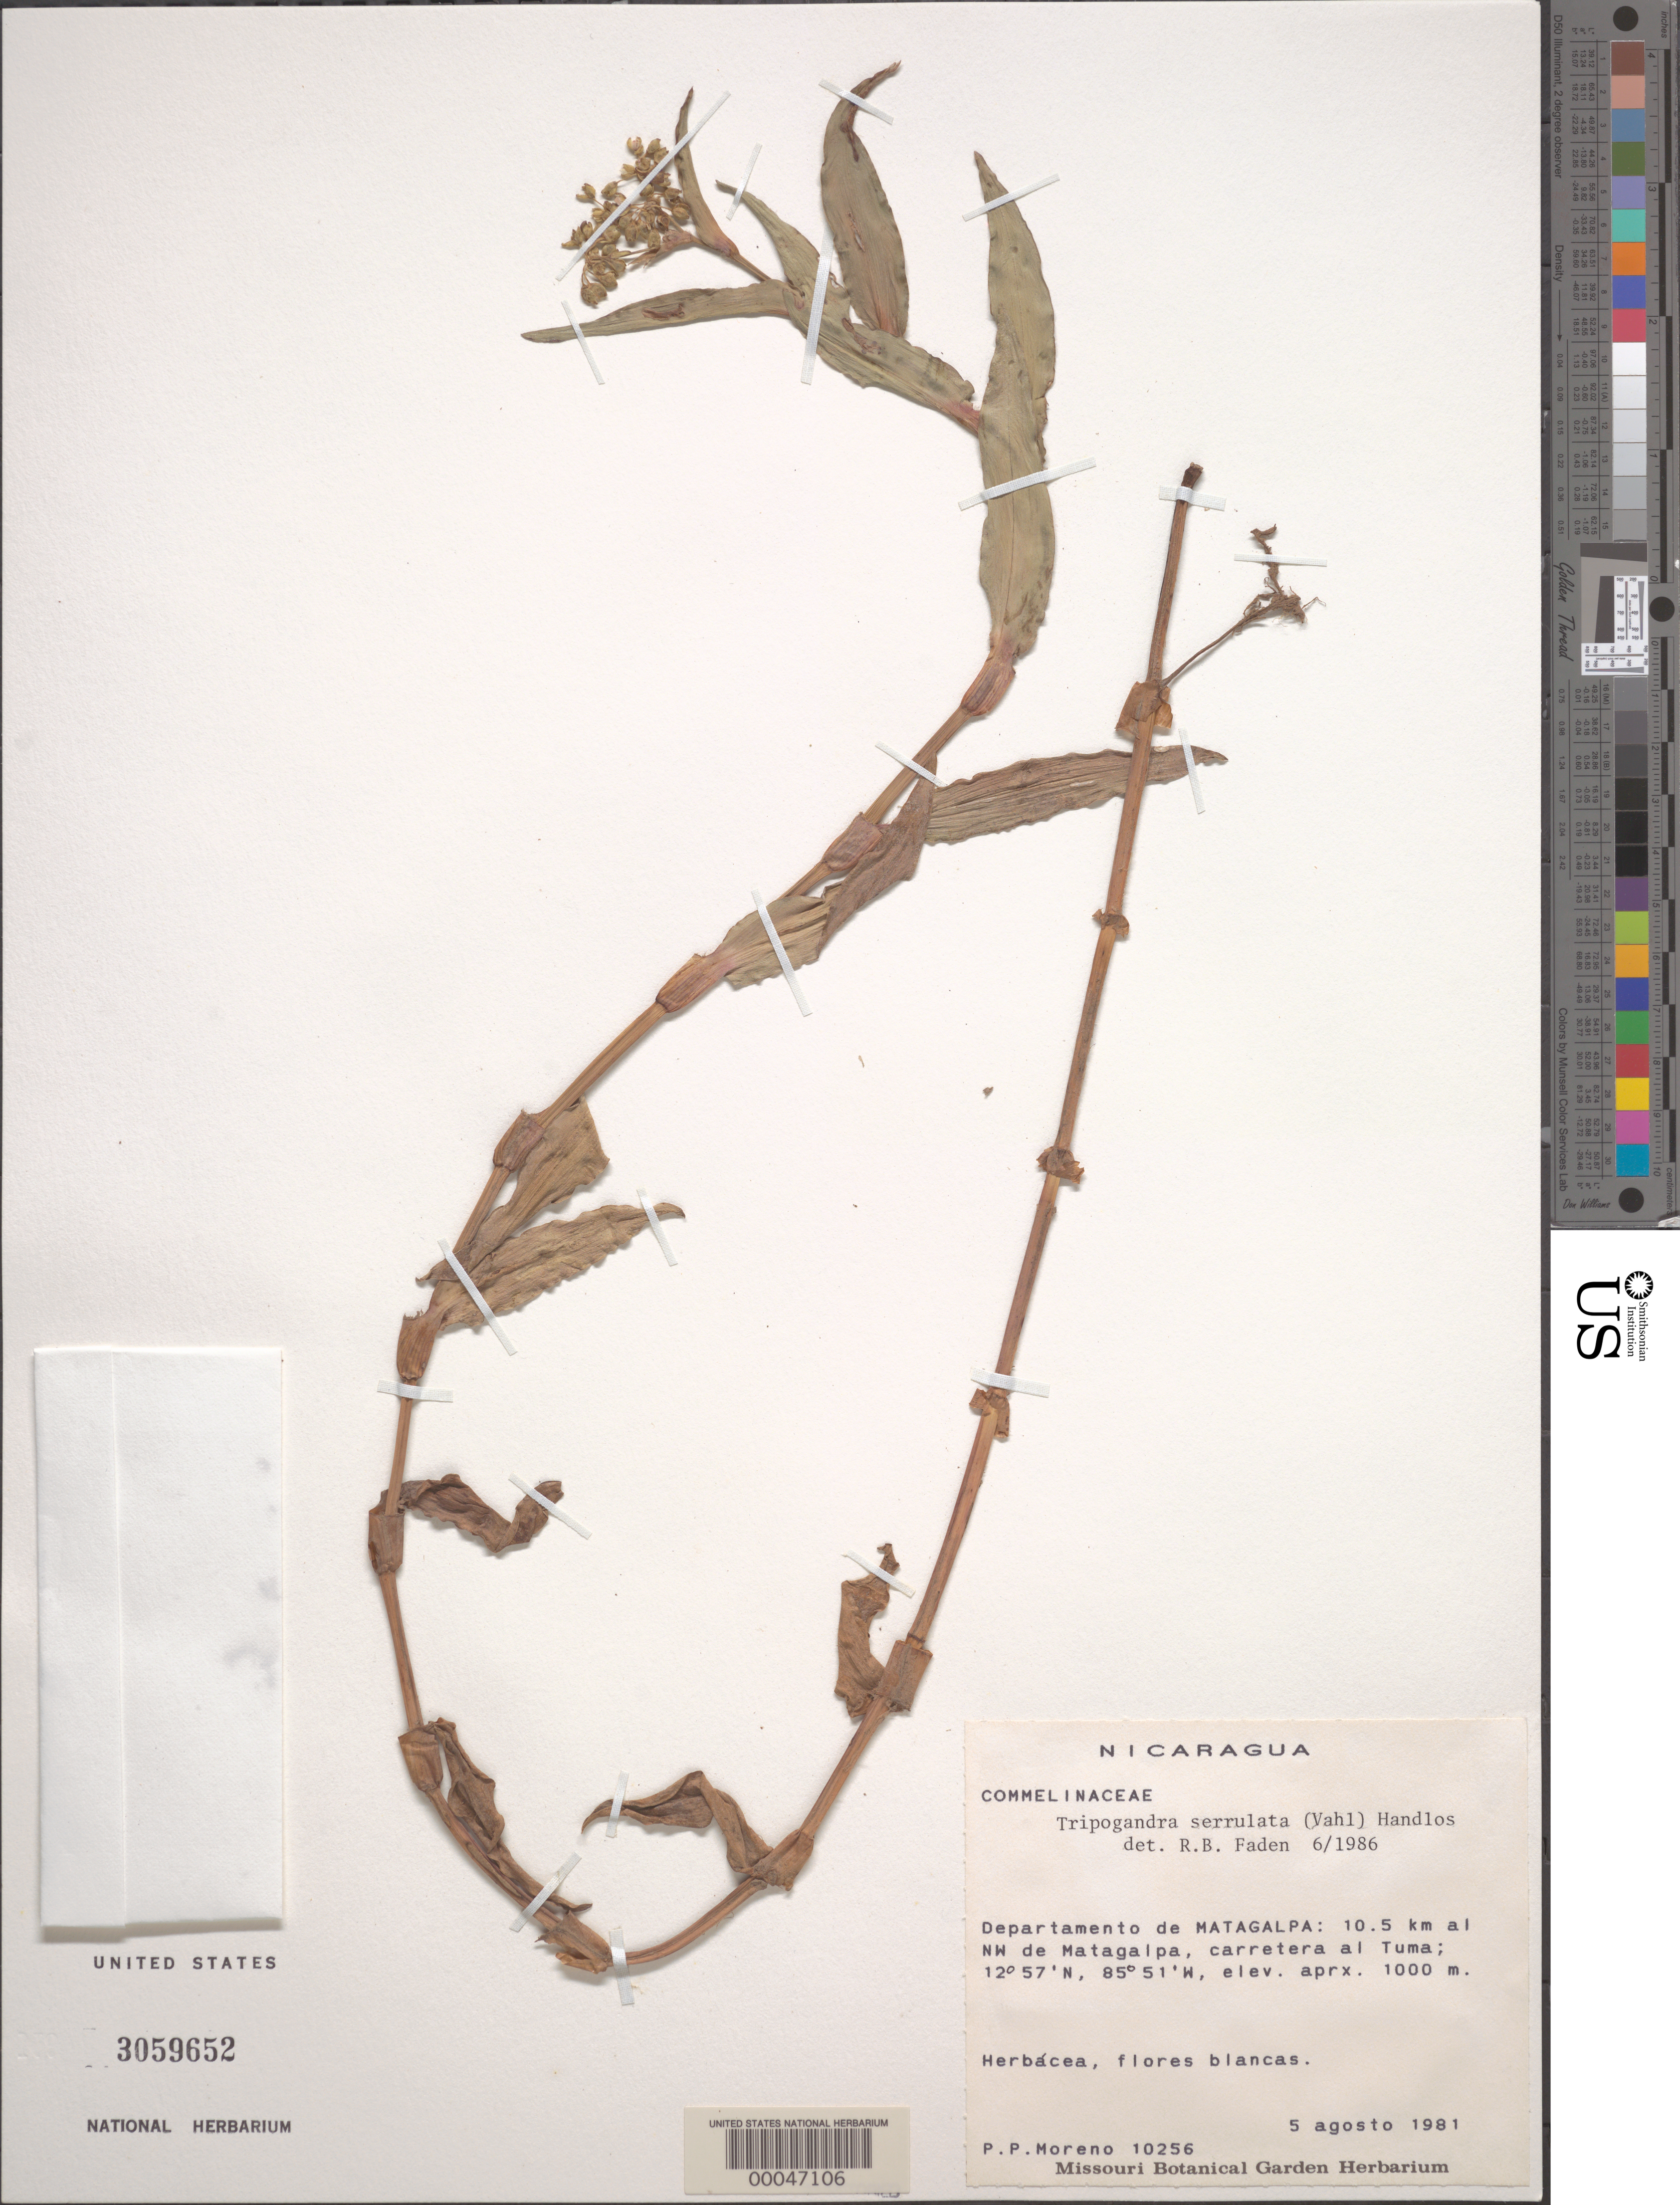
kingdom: Plantae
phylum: Tracheophyta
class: Liliopsida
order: Commelinales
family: Commelinaceae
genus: Tripogandra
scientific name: Tripogandra serrulata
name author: (Vahl) Handlos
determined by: Faden, Robert B., (US), Smithsonian Institution - National Museum of Natural History (UNITED STATES)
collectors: P. Moreno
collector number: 10256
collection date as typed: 05 Aug 1981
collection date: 1981-08-05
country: Nicaragua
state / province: Matagalpa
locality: Nw of matagalpa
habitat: Roadside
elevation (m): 1000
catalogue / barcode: US 3059652